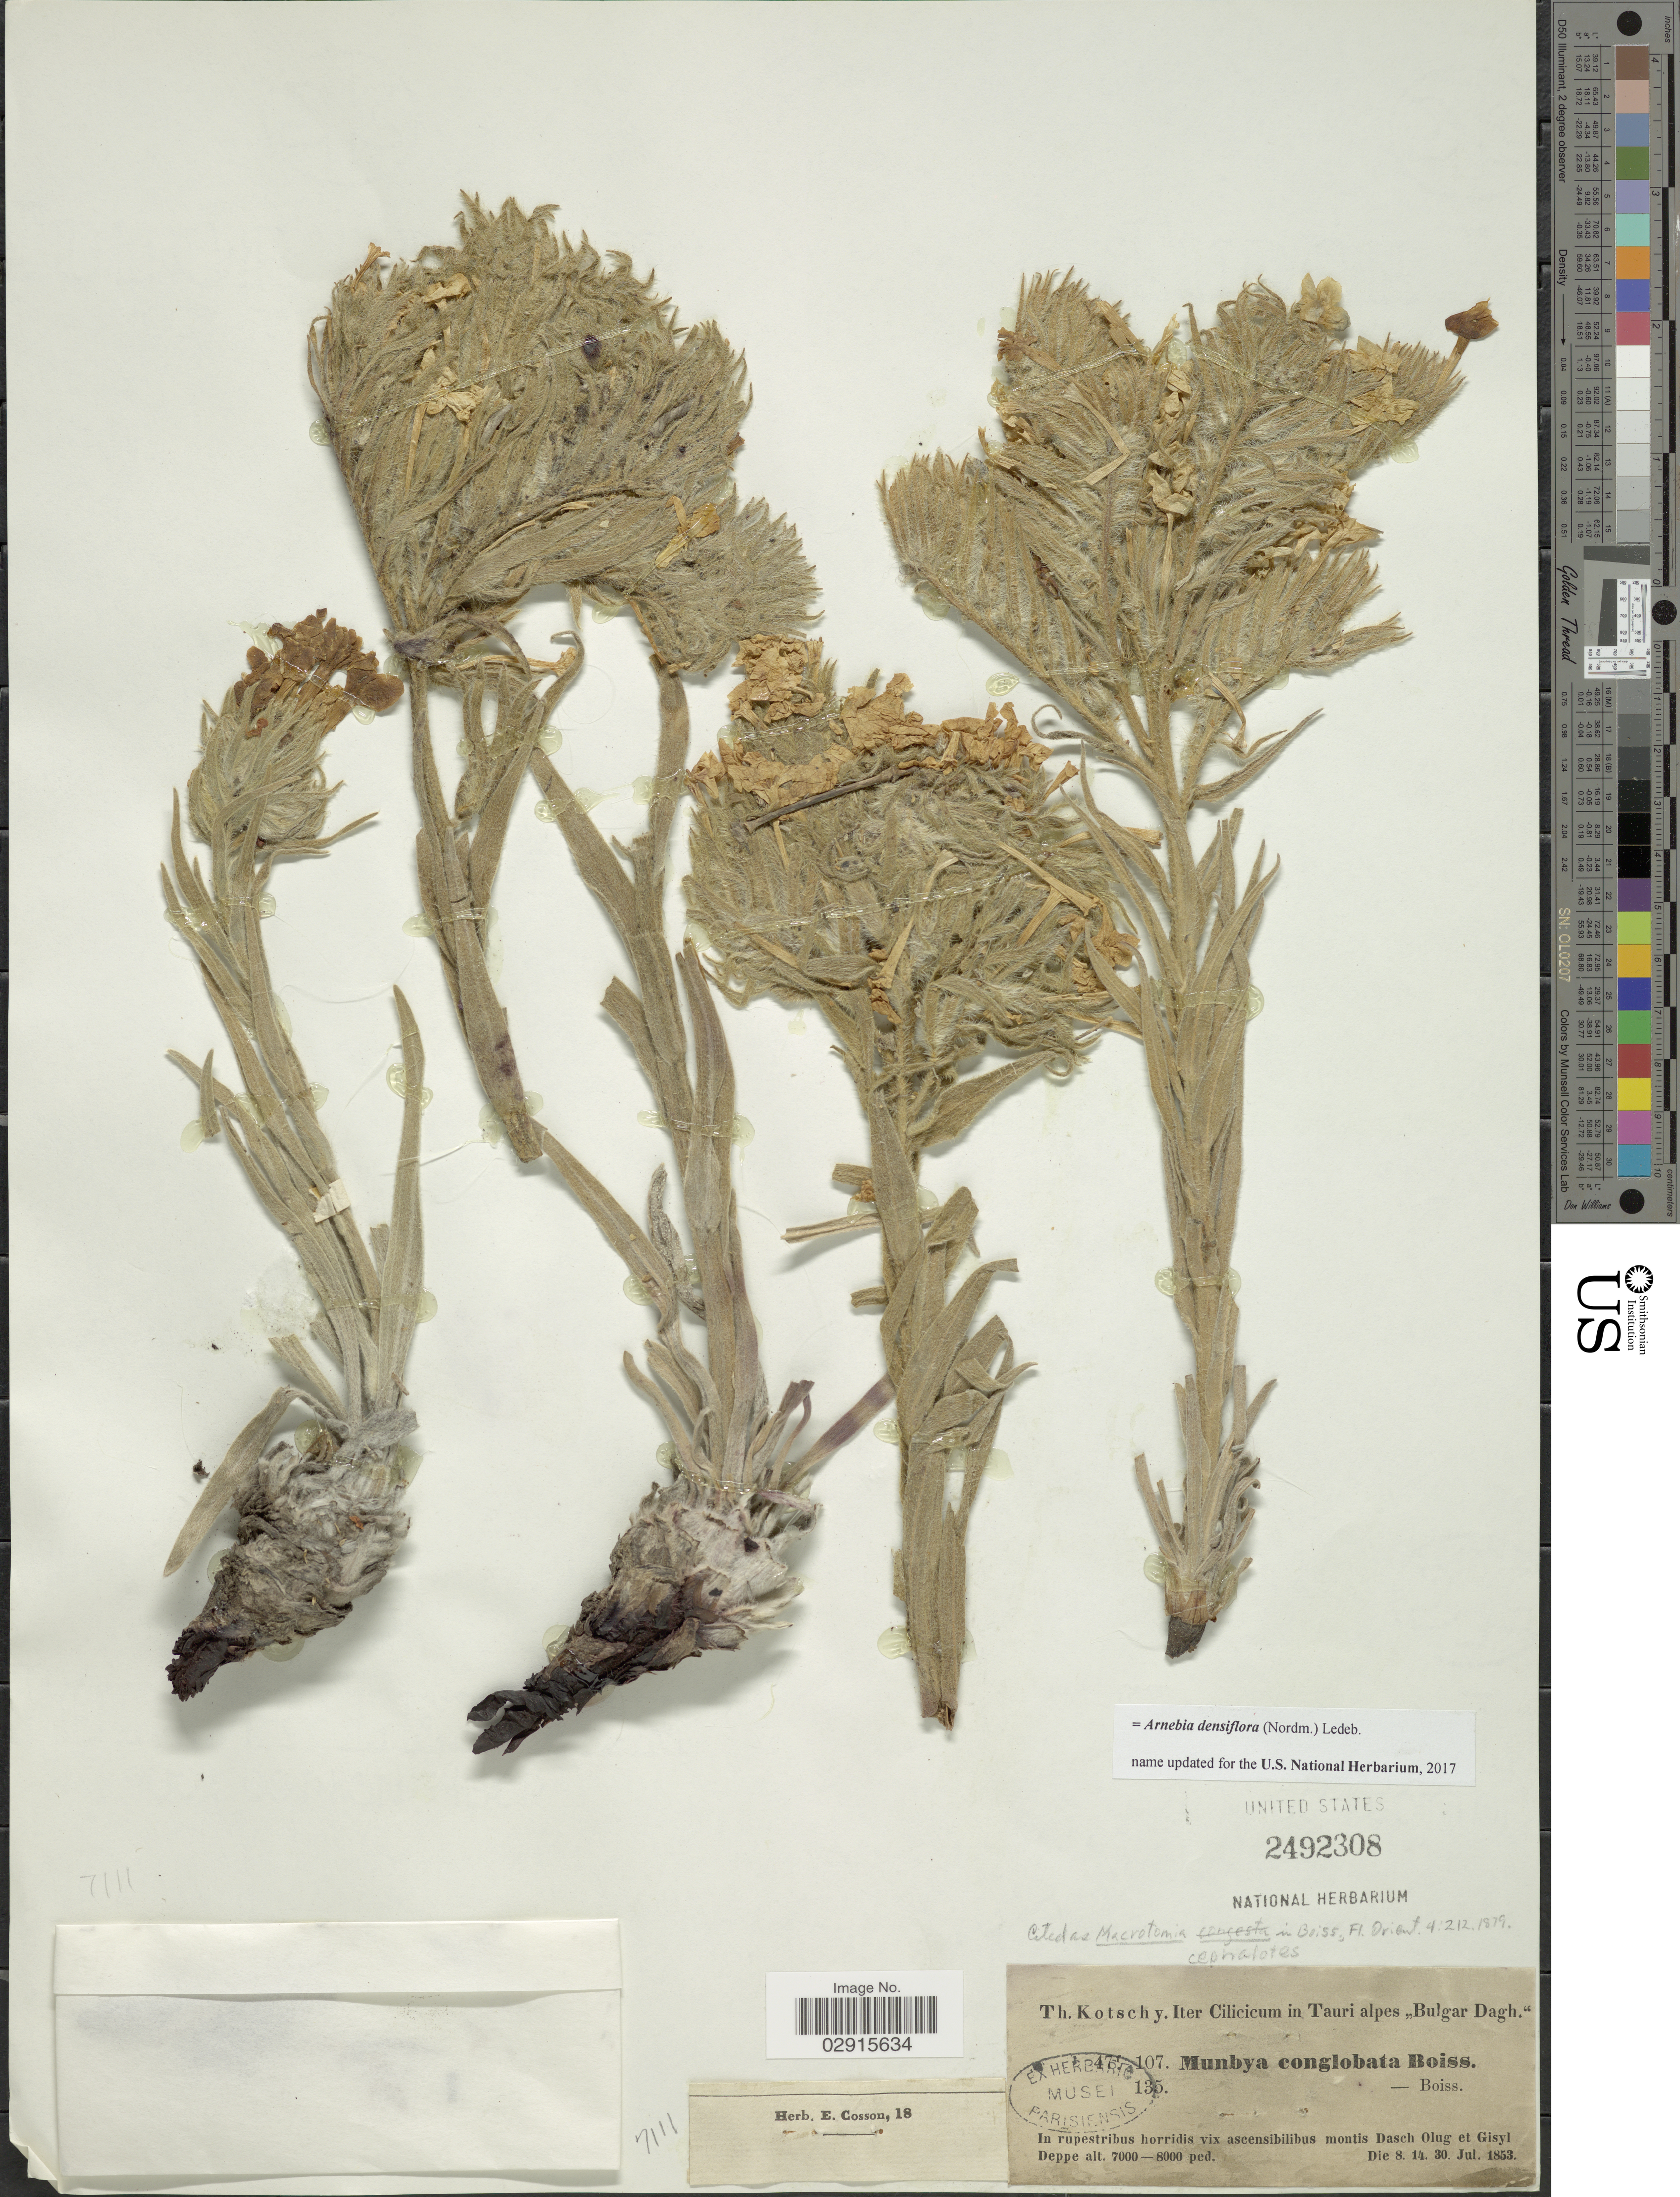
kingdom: Plantae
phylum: Tracheophyta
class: Magnoliopsida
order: Boraginales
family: Boraginaceae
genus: Arnebia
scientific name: Arnebia densiflora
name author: Ledeb.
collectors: K. G. Kotschy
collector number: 135?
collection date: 1853-07-08/1953-07-30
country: Syria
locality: Inter segetes et in collibus pr. Allepum. Aleppo.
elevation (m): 2134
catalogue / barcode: US 2492308